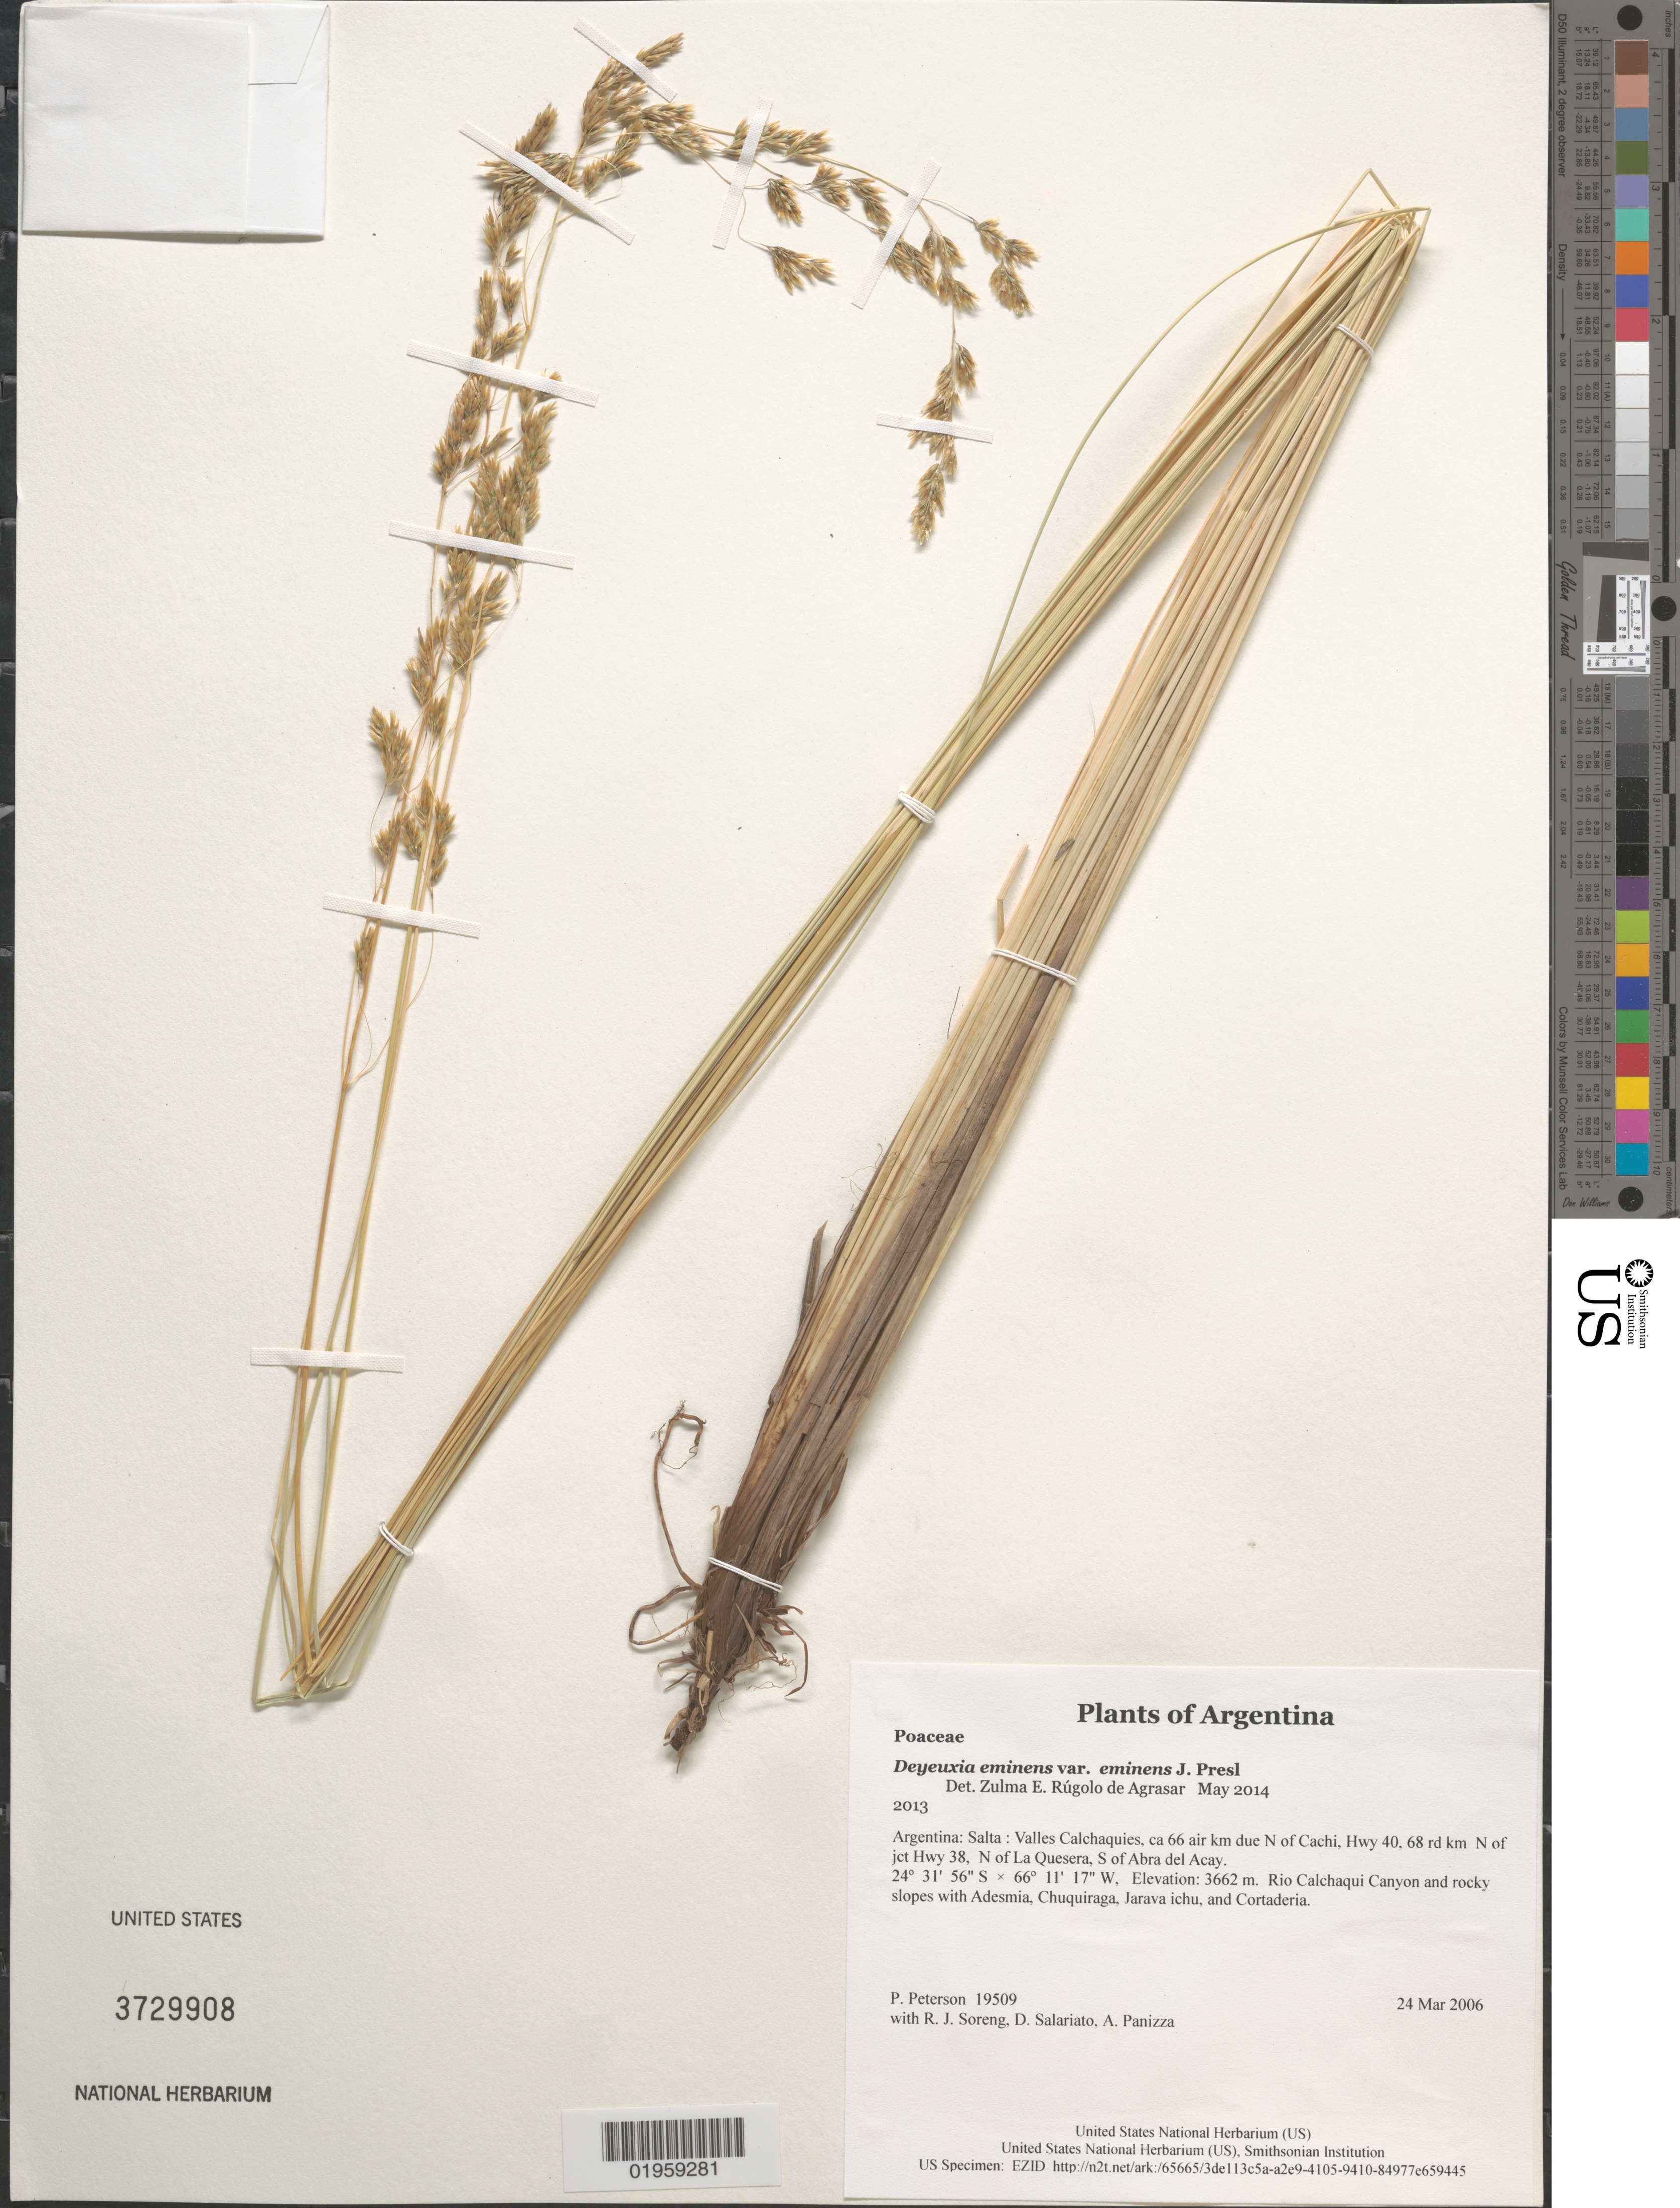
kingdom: Plantae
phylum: Tracheophyta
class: Liliopsida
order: Poales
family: Poaceae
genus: Deyeuxia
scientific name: Deyeuxia eminens var. eminens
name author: J. Presl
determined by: Rúgolo de Agrasar, Z. E.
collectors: P. M. Peterson, R. J. Soreng, D. Salariato & A. Panizza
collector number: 19509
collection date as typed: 24 Mar 2006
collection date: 2006-03-24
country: Argentina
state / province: Salta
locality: Valles Calchaquies, ca 66 air km due N of Cachi, Hwy 40, 68 rd km N of jct Hwy 38, N of La Quesera, S of Abra del Acay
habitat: Rio Calchaqui Canyon and rocky slopes with Adesmia, Chuquiraga, Jarava ichu, and Cortaderia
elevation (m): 3662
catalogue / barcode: US 3729908